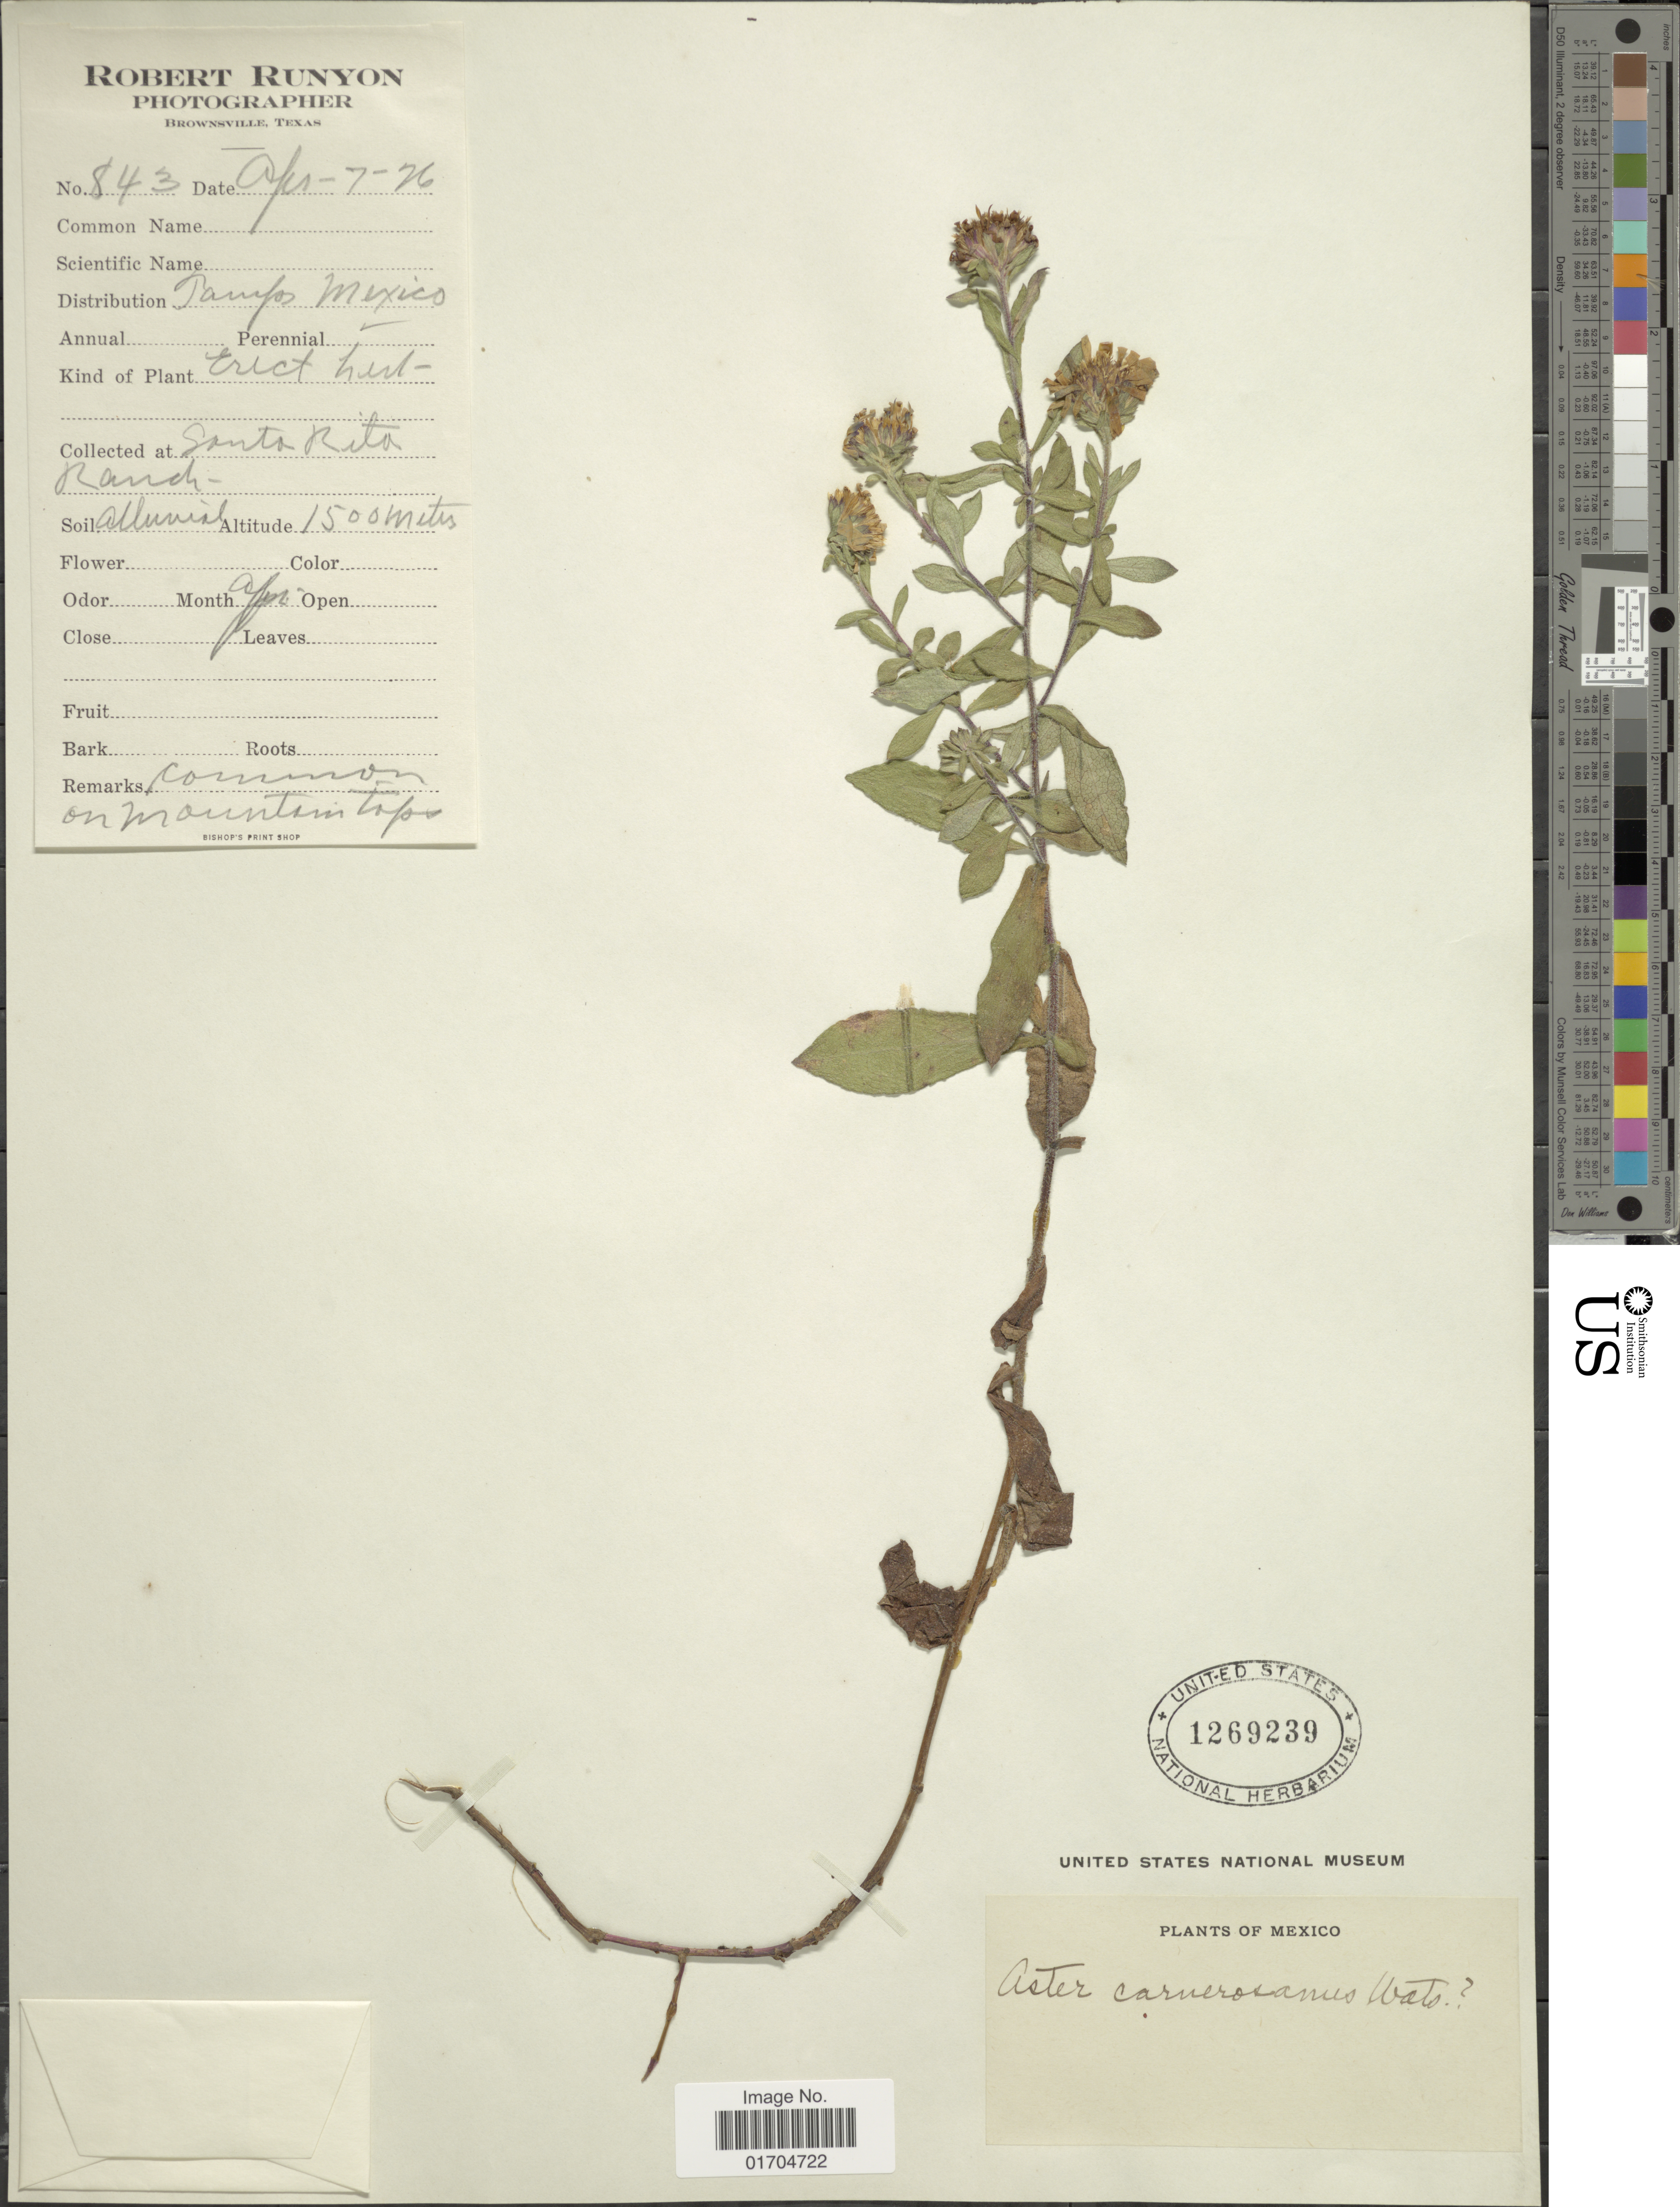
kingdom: Plantae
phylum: Tracheophyta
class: Magnoliopsida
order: Asterales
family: Asteraceae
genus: Symphyotrichum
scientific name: Symphyotrichum carnerosanum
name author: (S. Watson) G.L. Nesom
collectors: R. Runyon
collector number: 843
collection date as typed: Transcribed d/m/y: 7/4/26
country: Mexico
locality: Tampos. Santa Rita Ranch.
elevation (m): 1500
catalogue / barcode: US 1269239